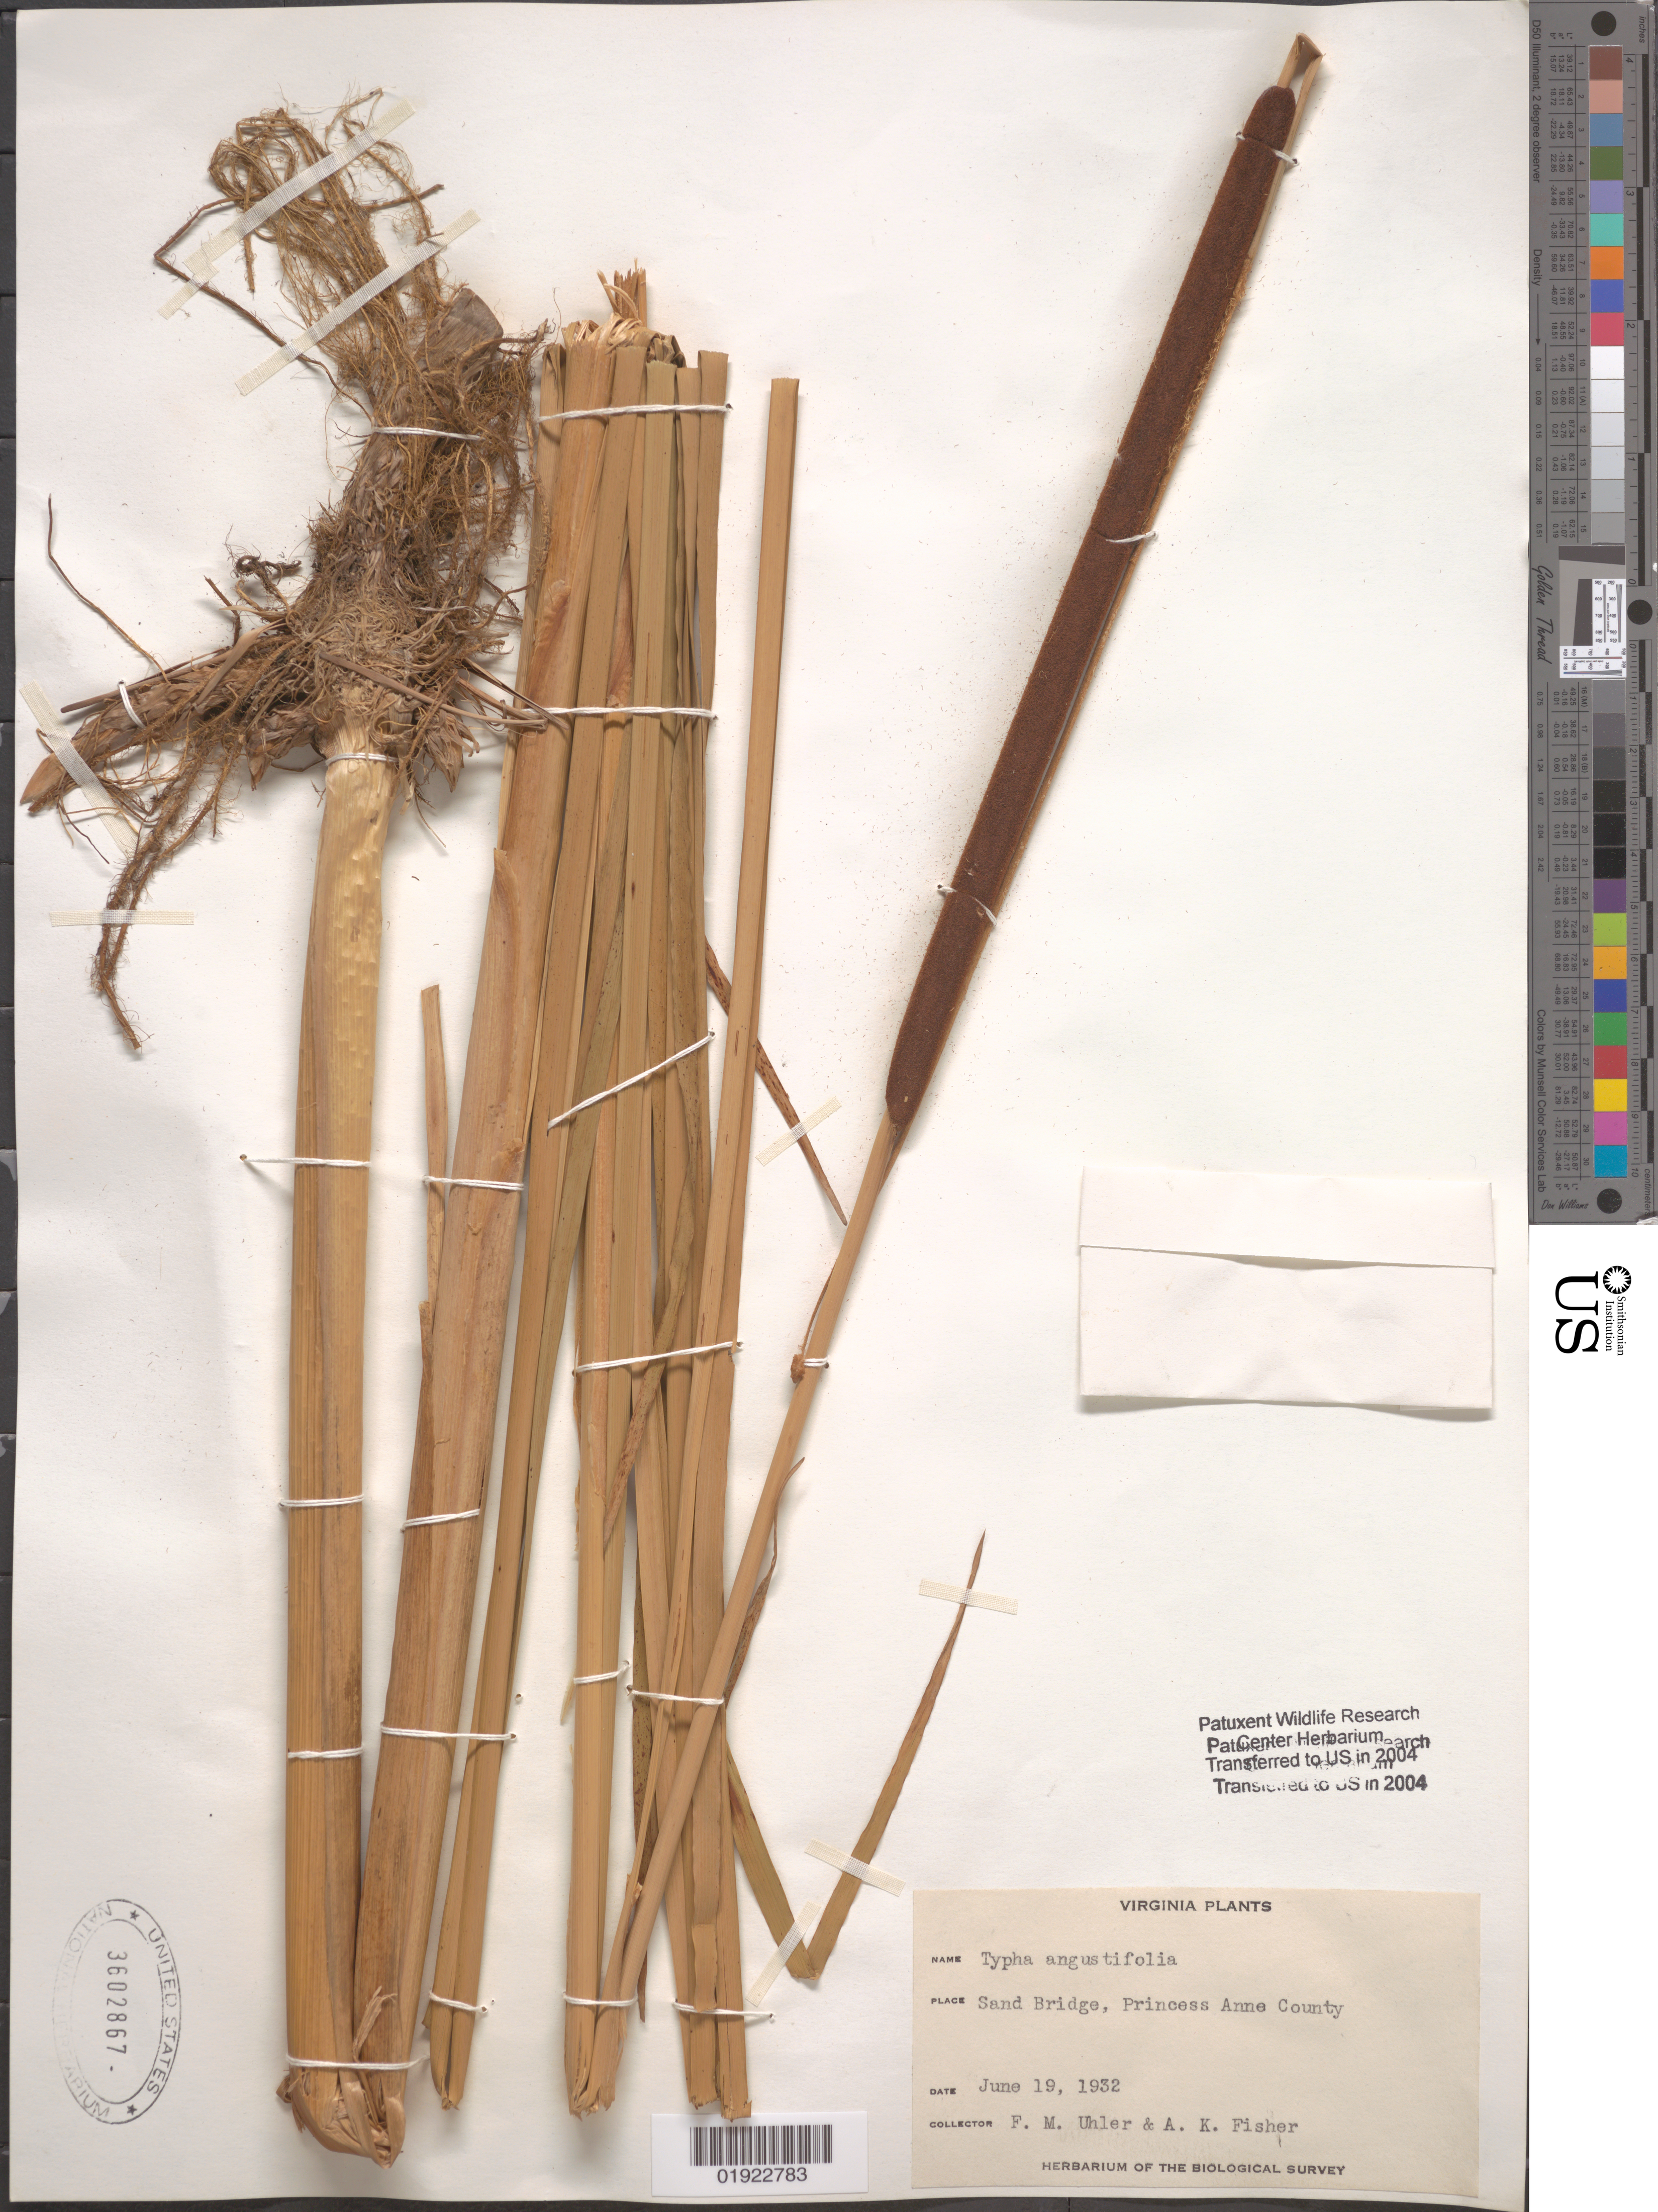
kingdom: Plantae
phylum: Tracheophyta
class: Liliopsida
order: Poales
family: Typhaceae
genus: Typha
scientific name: Typha angustifolia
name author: L.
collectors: F. Uhler & A. K. Fisher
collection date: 1932-06-19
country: United States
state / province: Virginia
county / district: City of Virginia Beach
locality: Sand Bridge.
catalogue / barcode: US 3602867